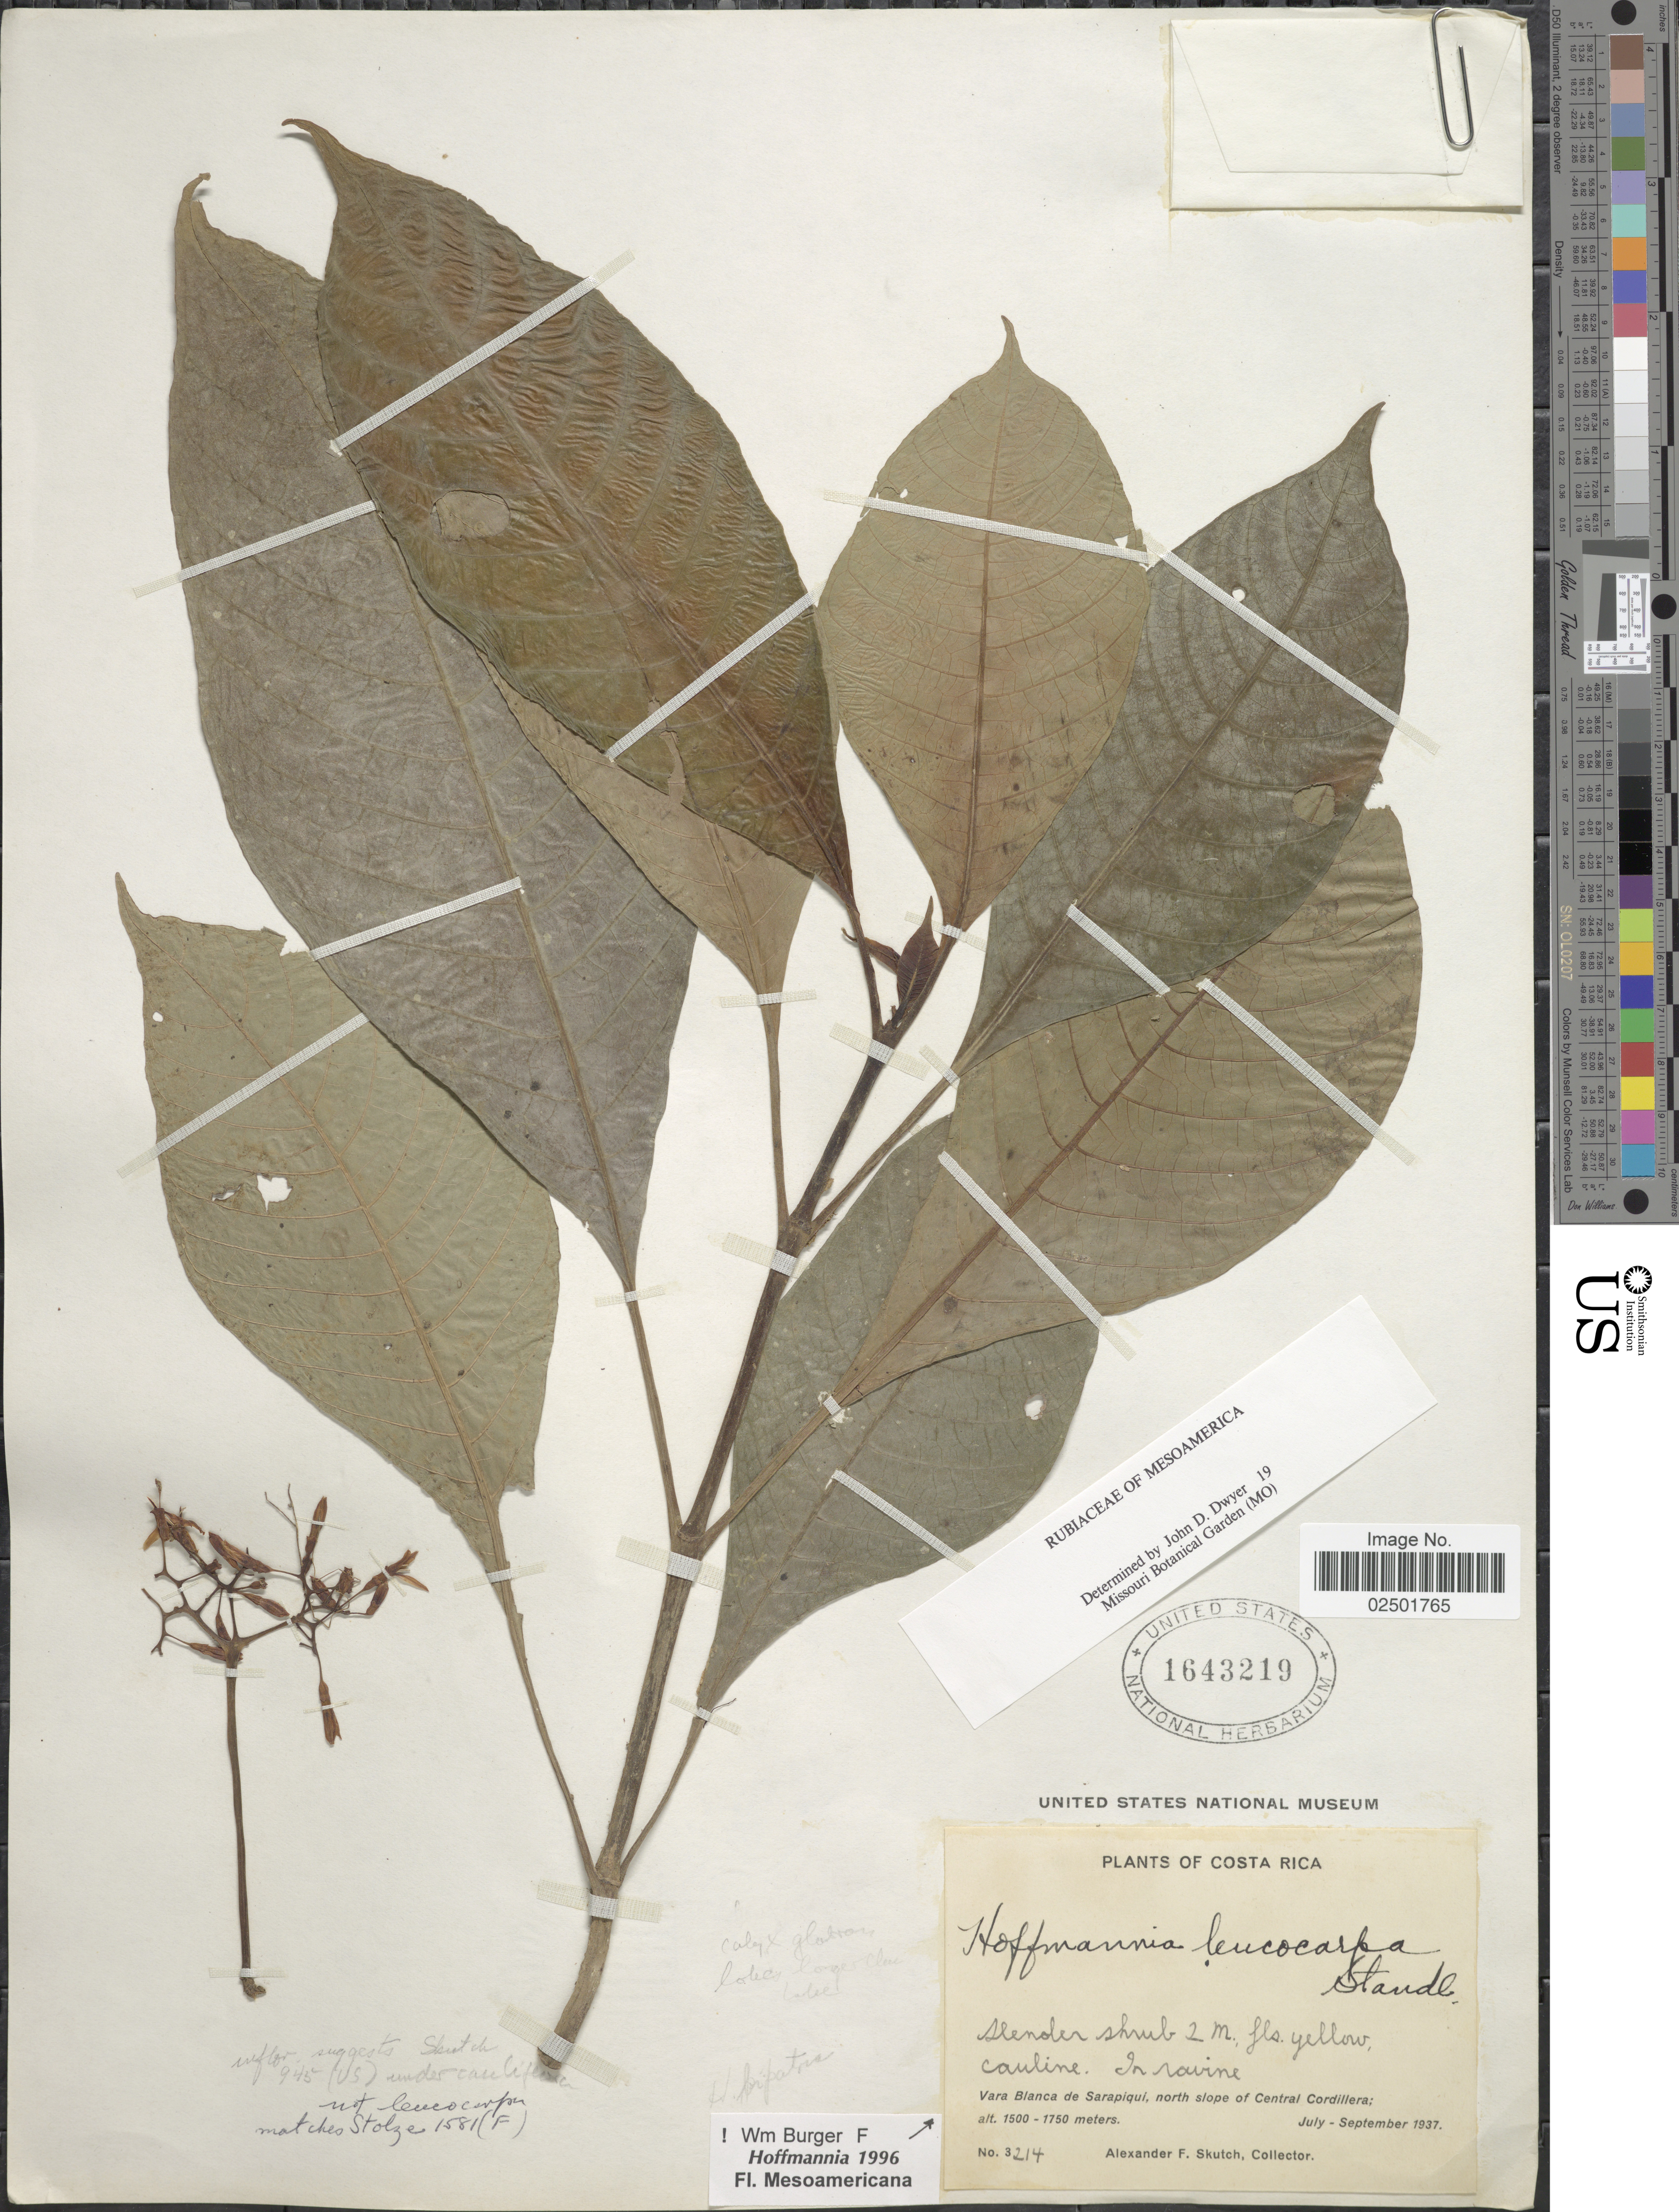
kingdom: Plantae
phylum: Tracheophyta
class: Magnoliopsida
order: Gentianales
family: Rubiaceae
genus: Hoffmannia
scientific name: Hoffmannia leucocarpa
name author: Standl.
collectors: A. F. Skutch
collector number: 3214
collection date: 1937-07/1937-09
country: Costa Rica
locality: In ravine, Vara Blanca de Sarapiqui, north slope of Central Cordillera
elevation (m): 1500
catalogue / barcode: US 1643219